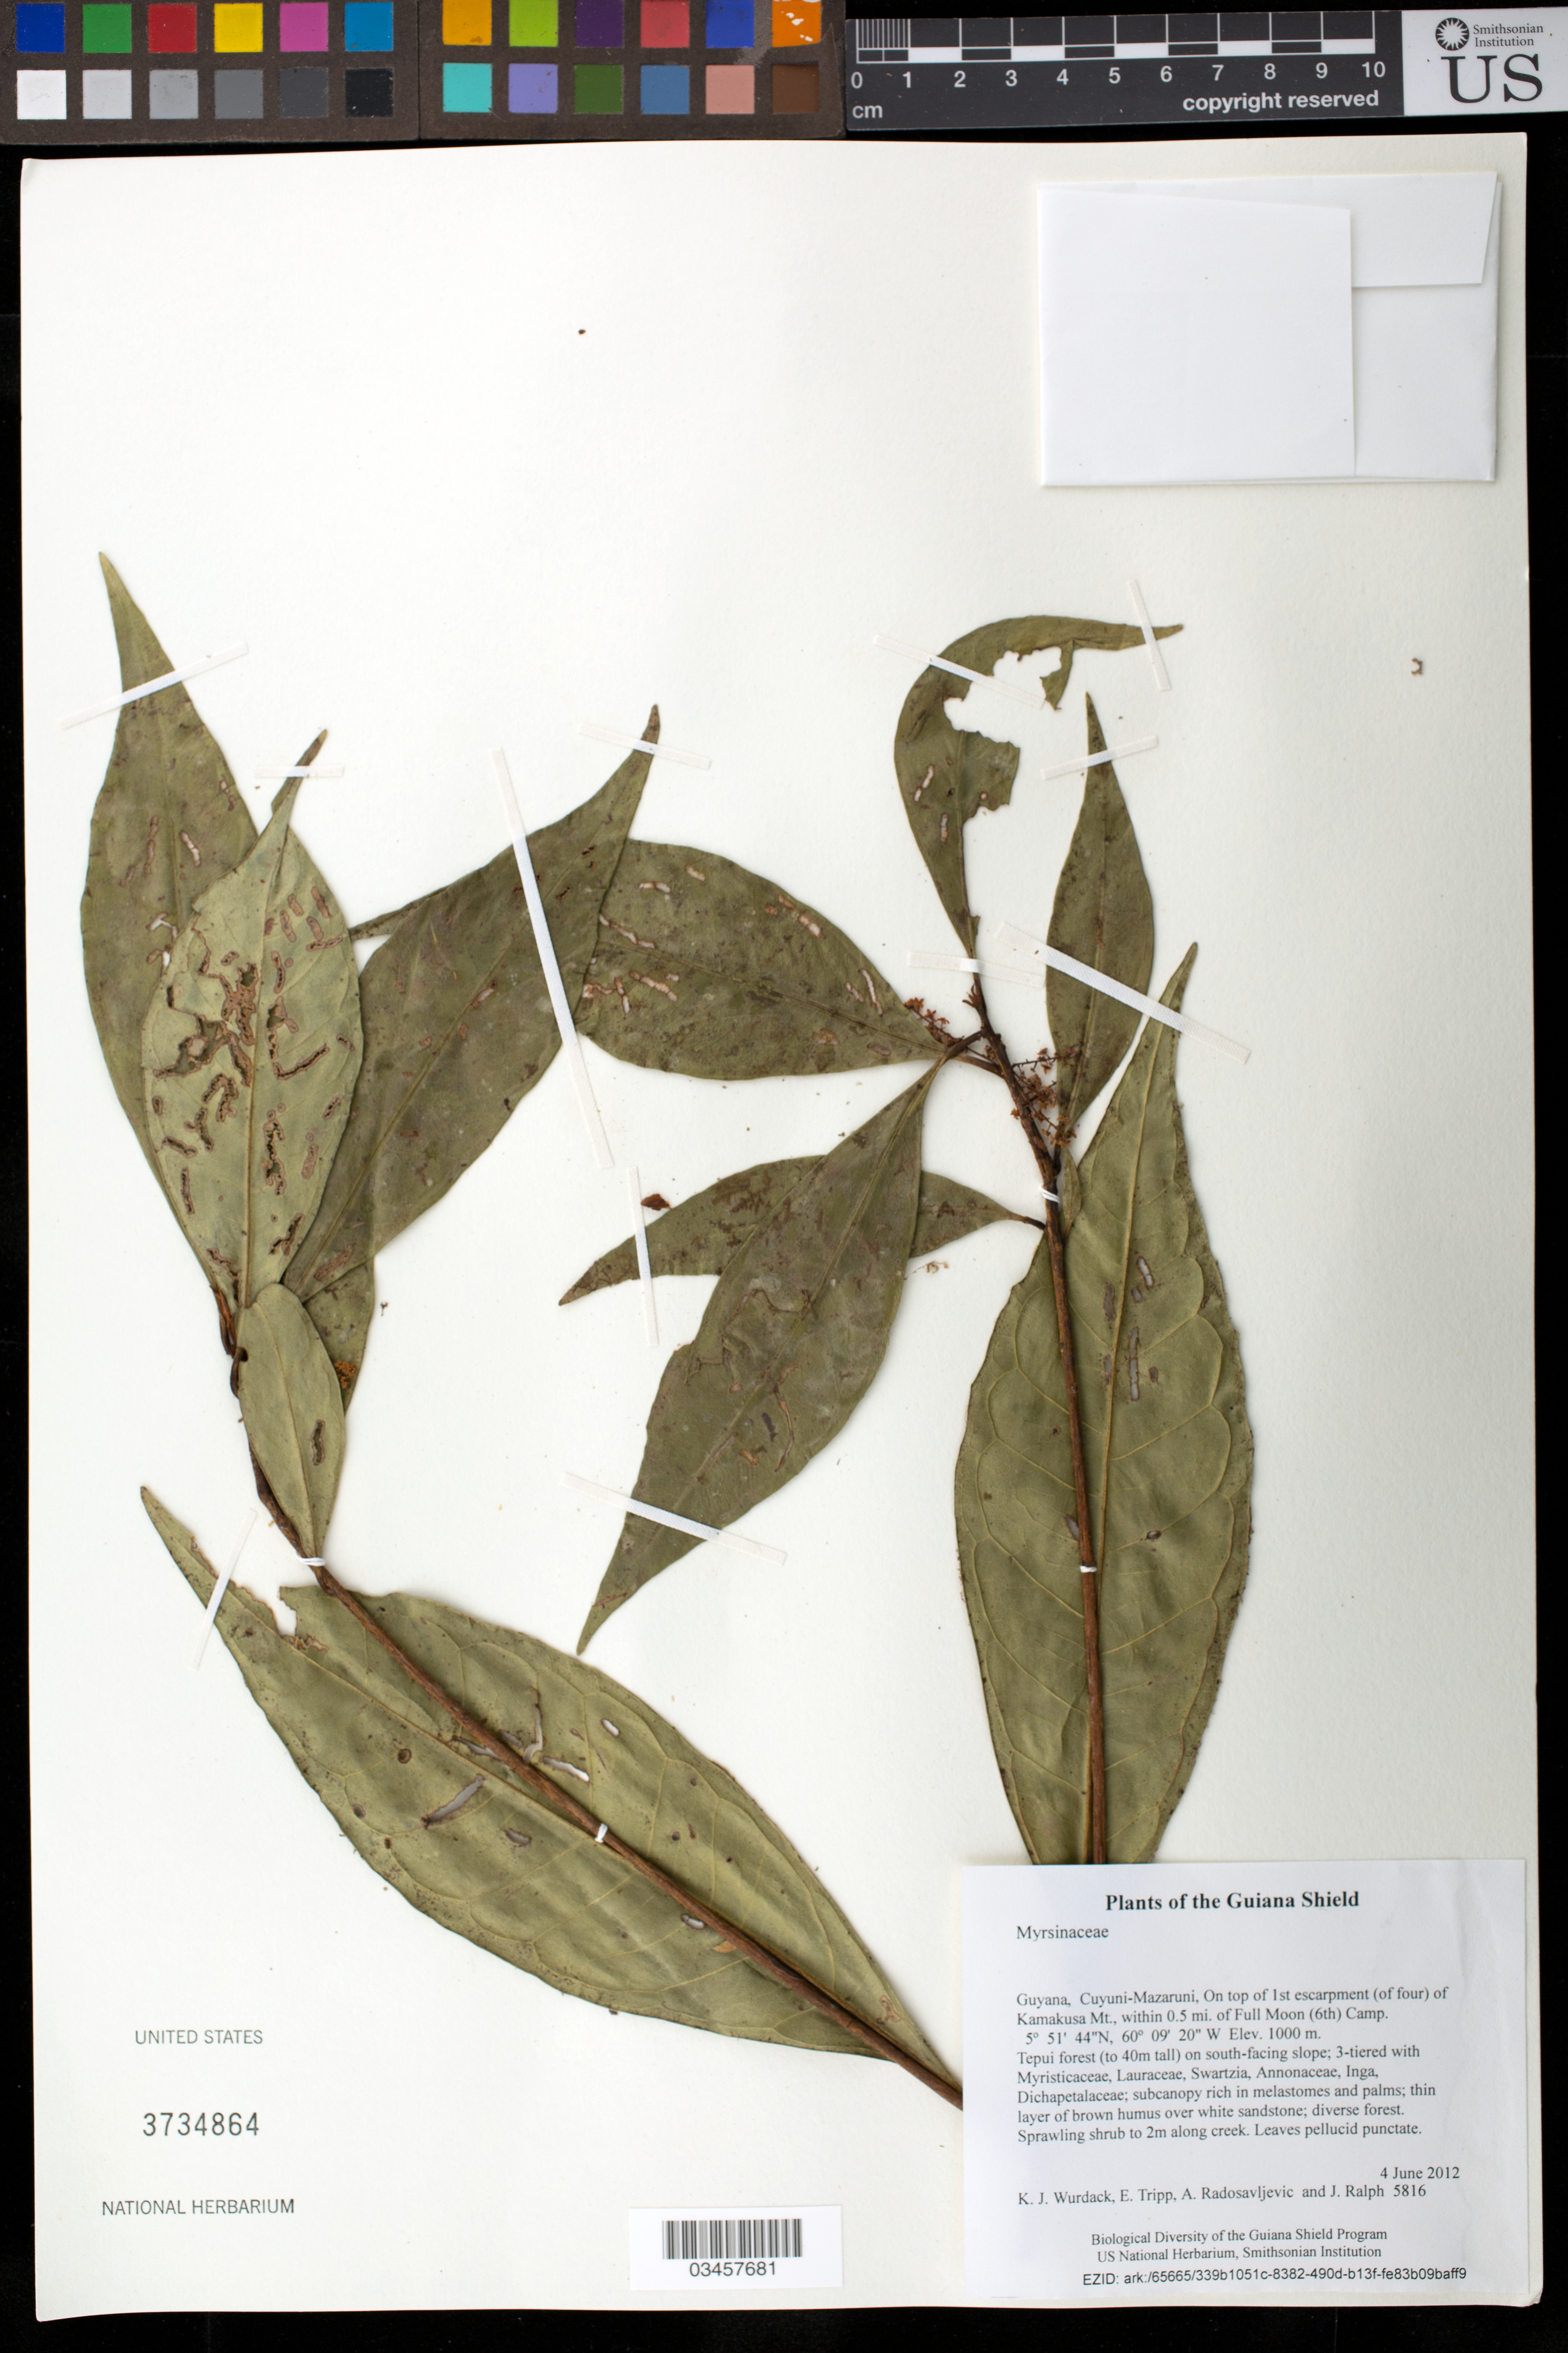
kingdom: Plantae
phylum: Tracheophyta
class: Magnoliopsida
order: Ericales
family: Primulaceae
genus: Cybianthus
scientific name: Cybianthus pakaraimae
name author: Pipoly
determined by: Pipoly, J. J.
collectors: K. Wurdack, E. Tripp, A. Radosavljevic & J. Ralph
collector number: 5816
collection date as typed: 4 June 2012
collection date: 2012-06-04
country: Guyana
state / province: Cuyuni-Mazaruni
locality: On top of 1st escarpment (of four) of Kamakusa Mt., within 0.5 mi. of Full Moon (6th) Camp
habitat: Tepui forest (to 40m tall) on south-facing slope; 3-tiered with Myristicaceae, Lauraceae, Swartzia, Annonaceae, Inga, Dichapetalaceae; subcanopy rich in melastomes and palms; thin layer of brown humus over white sandstone; diverse forest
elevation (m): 1000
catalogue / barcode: US 3734864